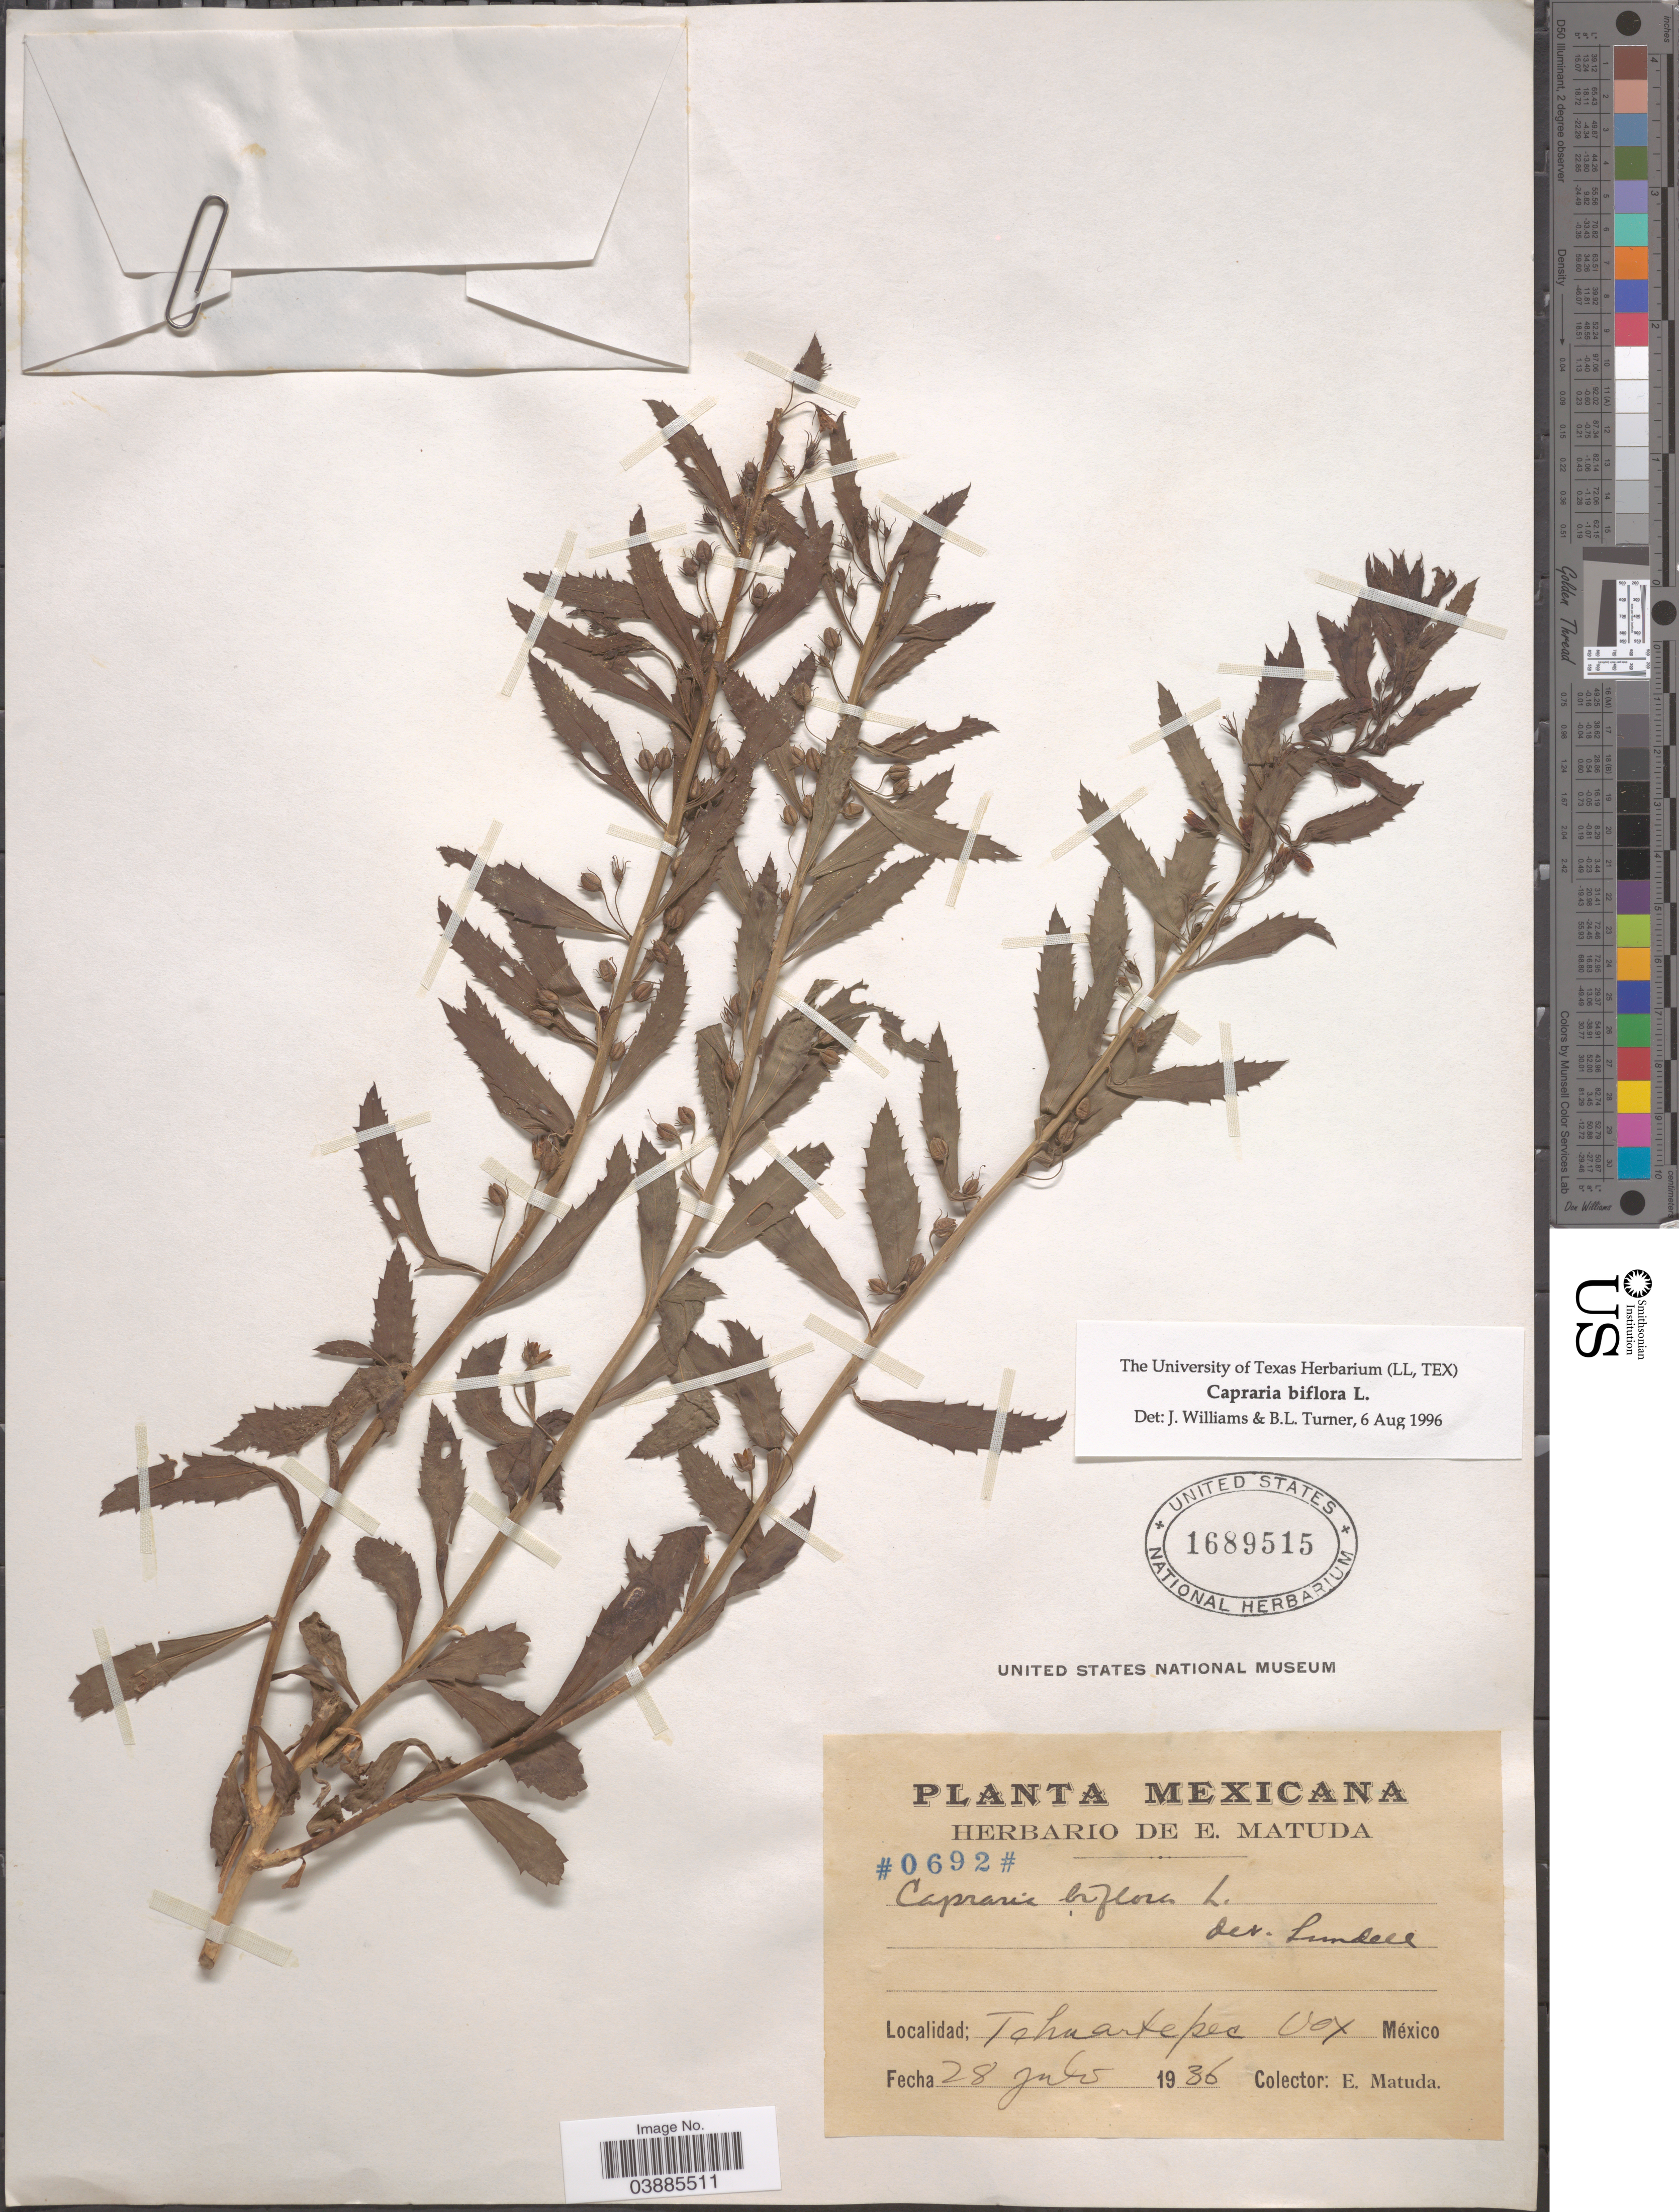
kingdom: Plantae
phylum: Tracheophyta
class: Magnoliopsida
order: Lamiales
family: Scrophulariaceae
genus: Capraria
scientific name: Capraria biflora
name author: L.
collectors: E. Matuda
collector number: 0692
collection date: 1936-07-28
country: Mexico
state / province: Oaxaca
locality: Tehuantepec.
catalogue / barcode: US 1689515